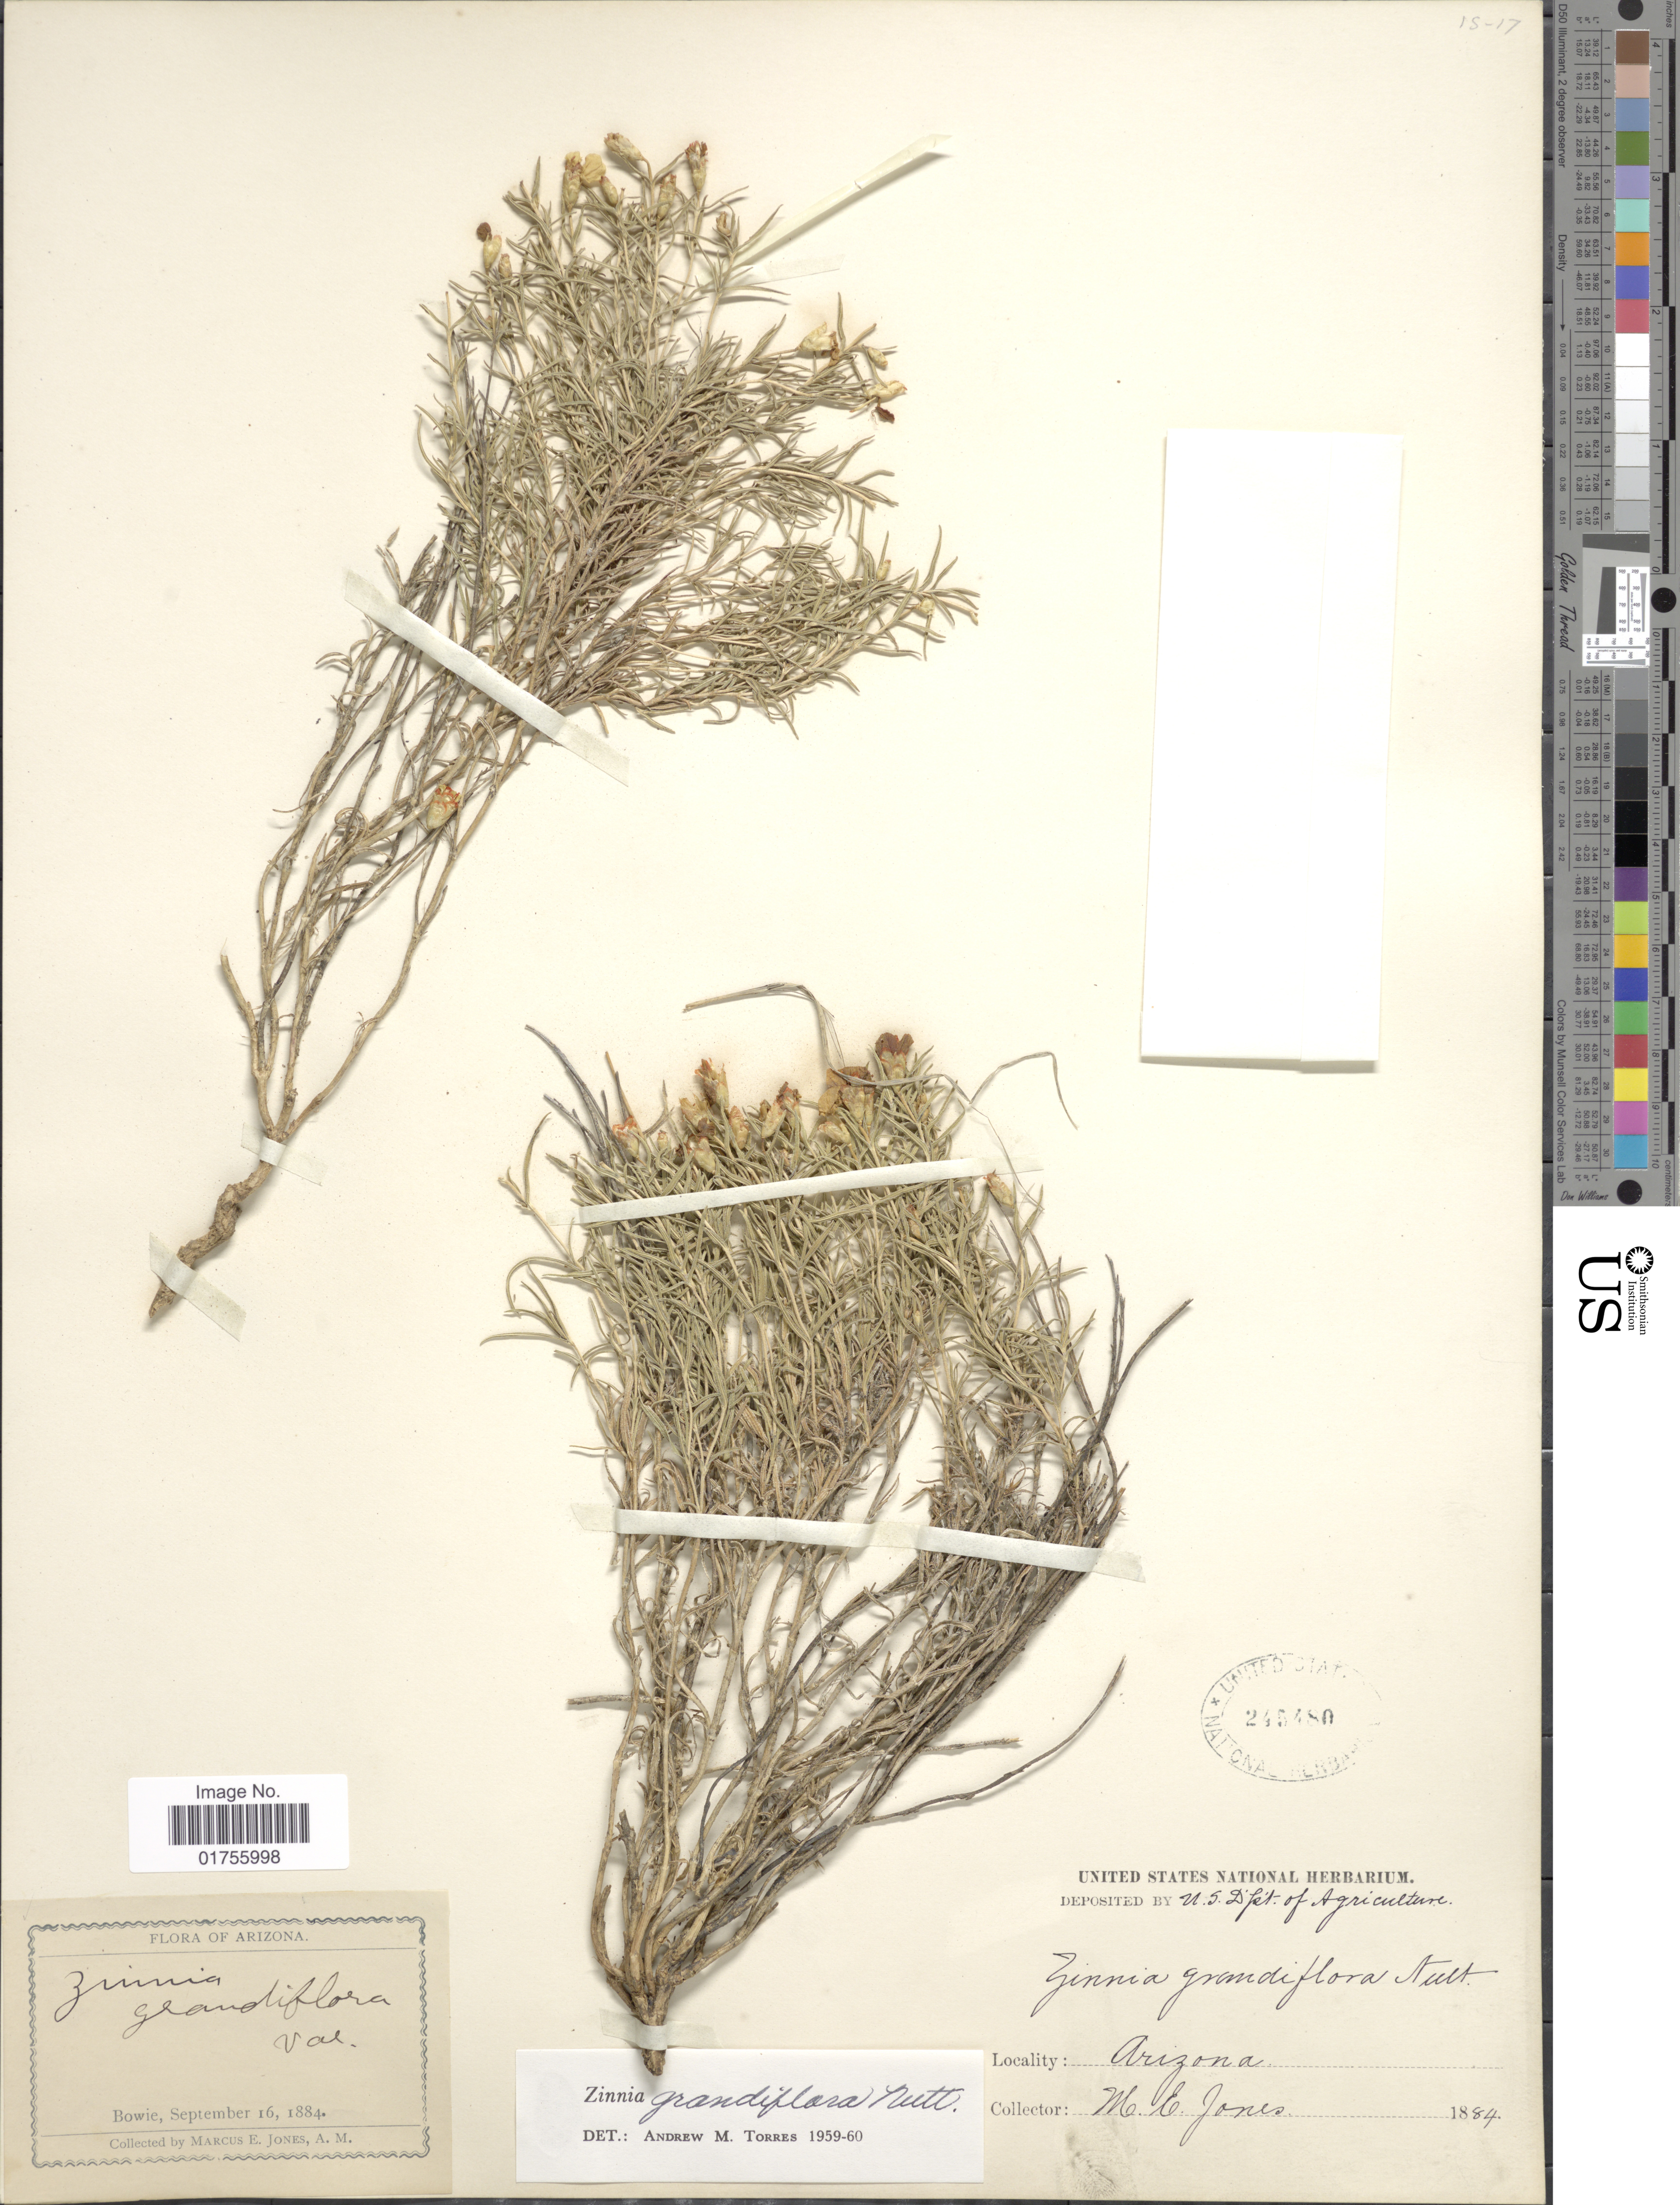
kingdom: Plantae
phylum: Tracheophyta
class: Magnoliopsida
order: Asterales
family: Asteraceae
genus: Zinnia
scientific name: Zinnia grandiflora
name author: Nutt.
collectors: M. E. Jones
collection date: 1884-09-16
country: United States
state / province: Arizona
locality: Bowie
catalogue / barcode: US 245480